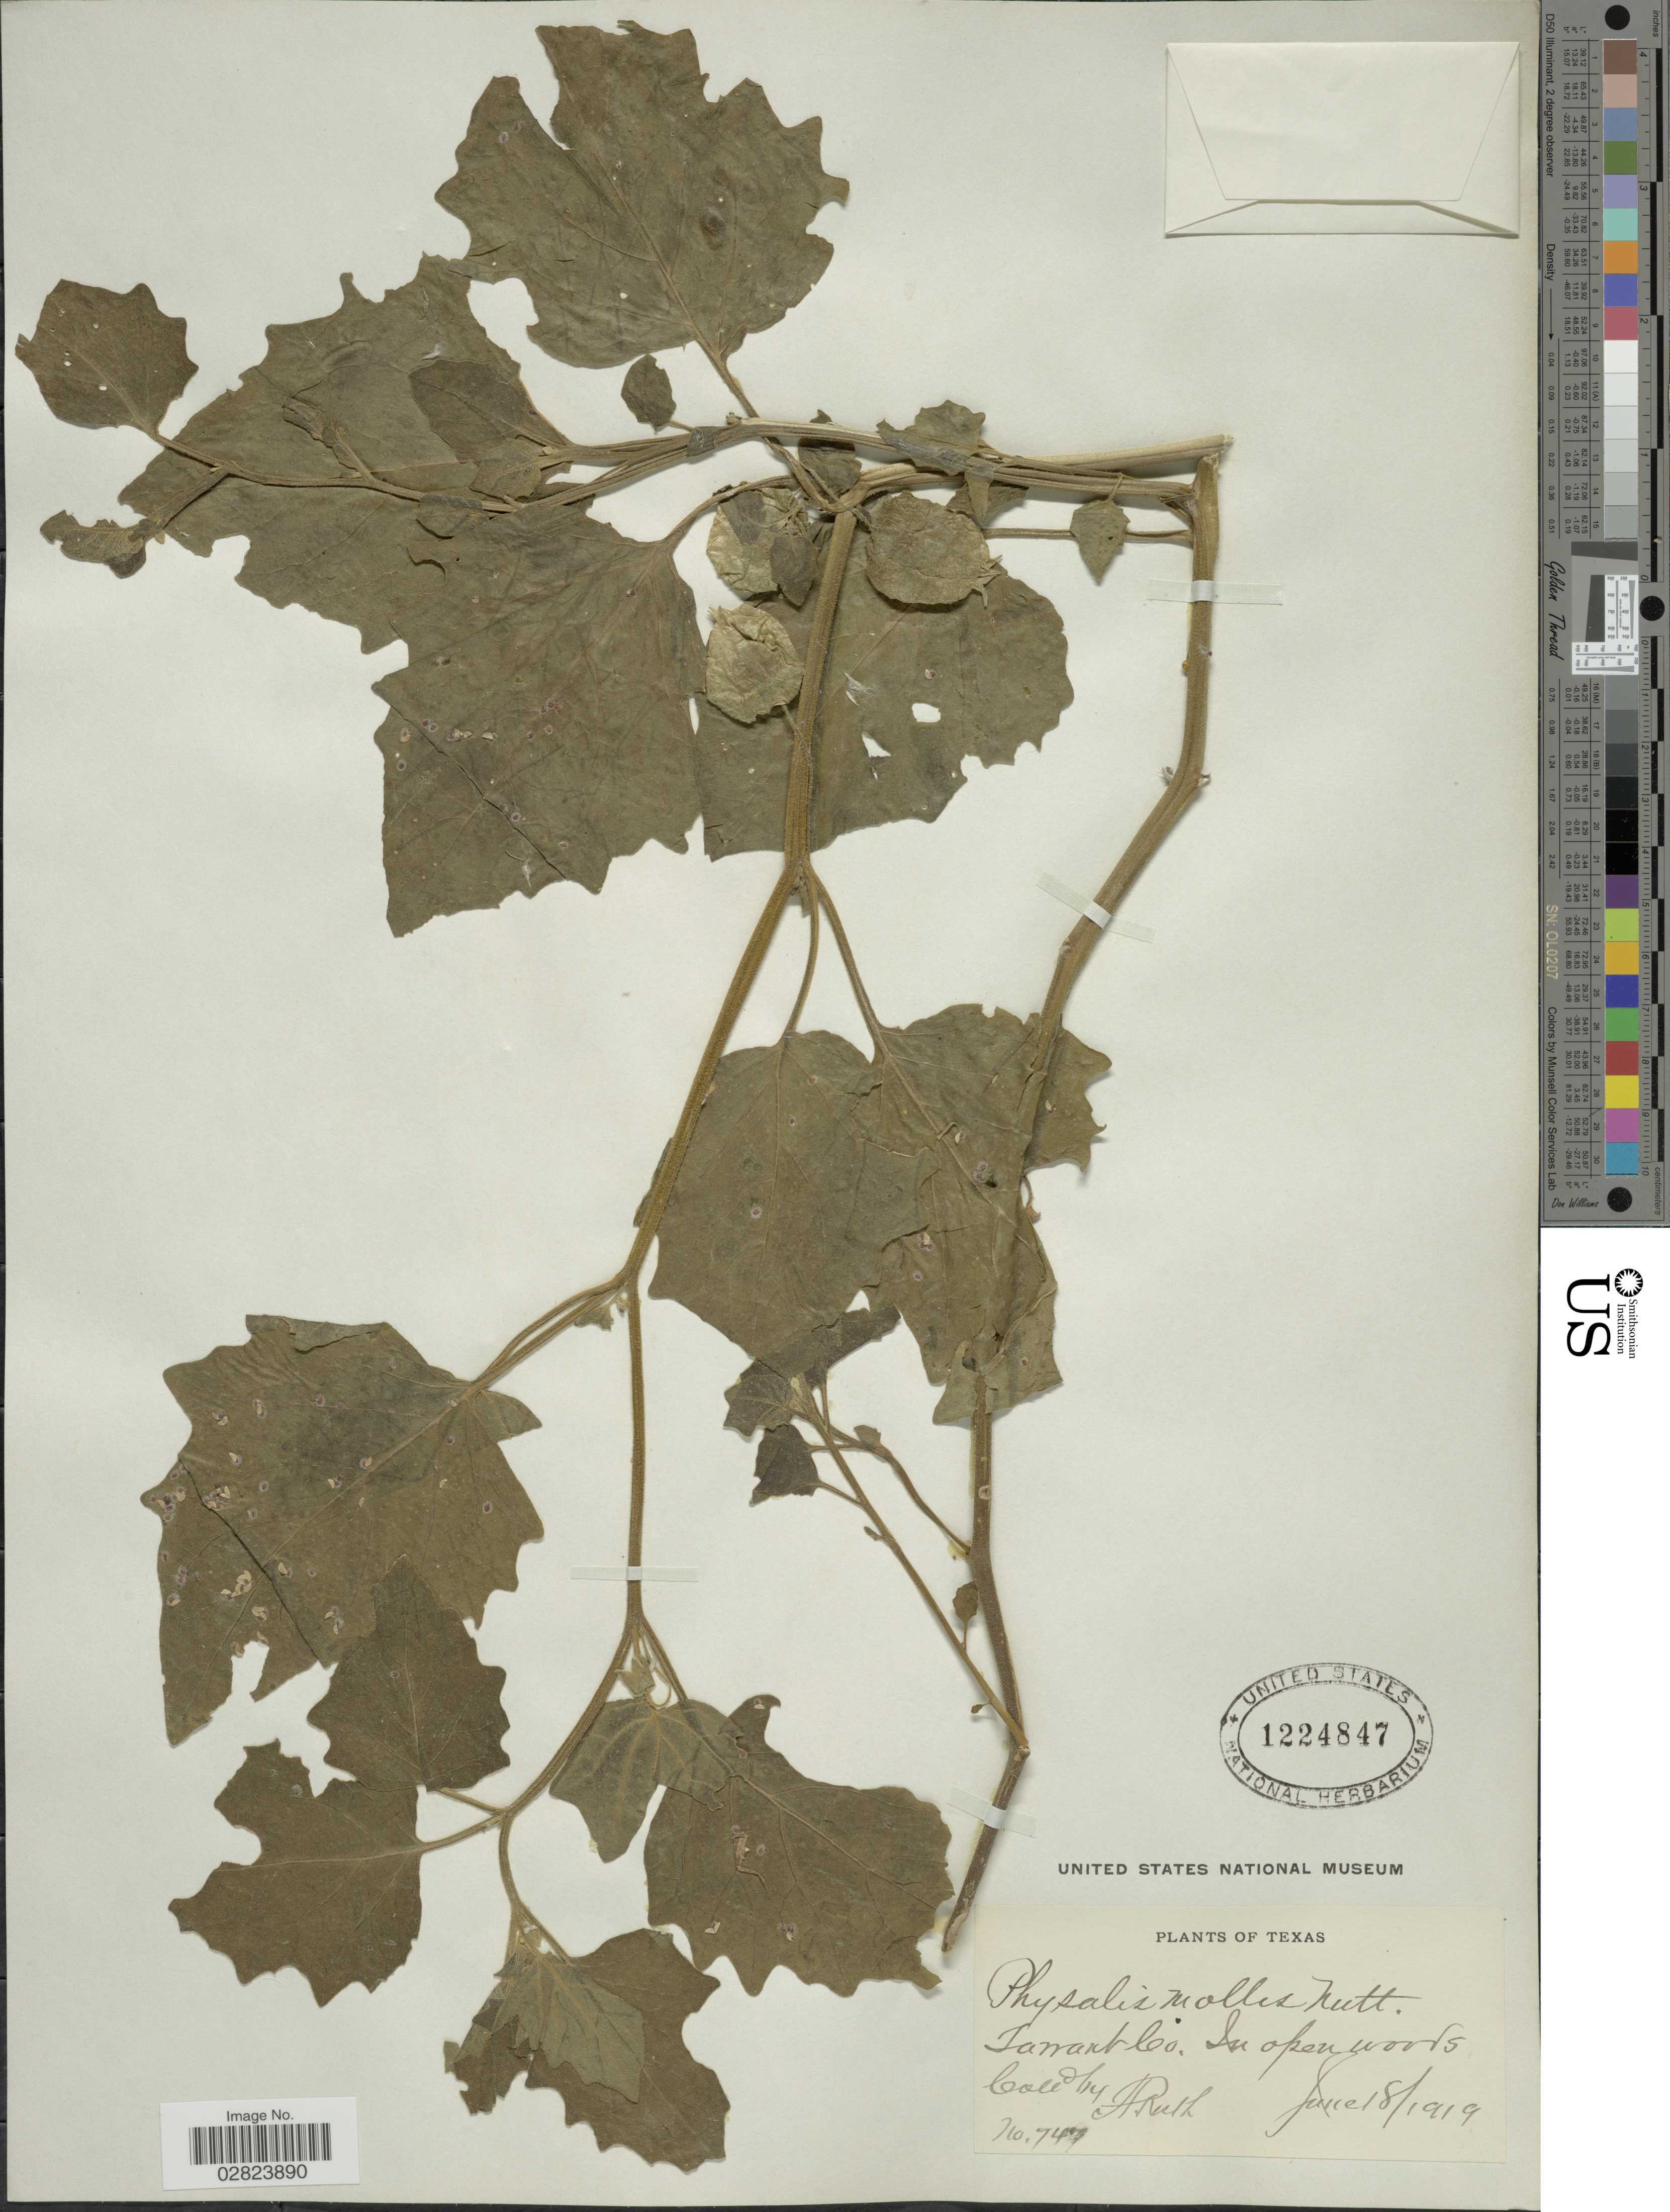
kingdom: Plantae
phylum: Tracheophyta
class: Magnoliopsida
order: Solanales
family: Solanaceae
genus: Physalis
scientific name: Physalis mollis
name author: Nutt.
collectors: A. Ruth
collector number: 747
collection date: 1919-06-18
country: United States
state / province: Texas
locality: Tarrant Co.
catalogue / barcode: US 1224847